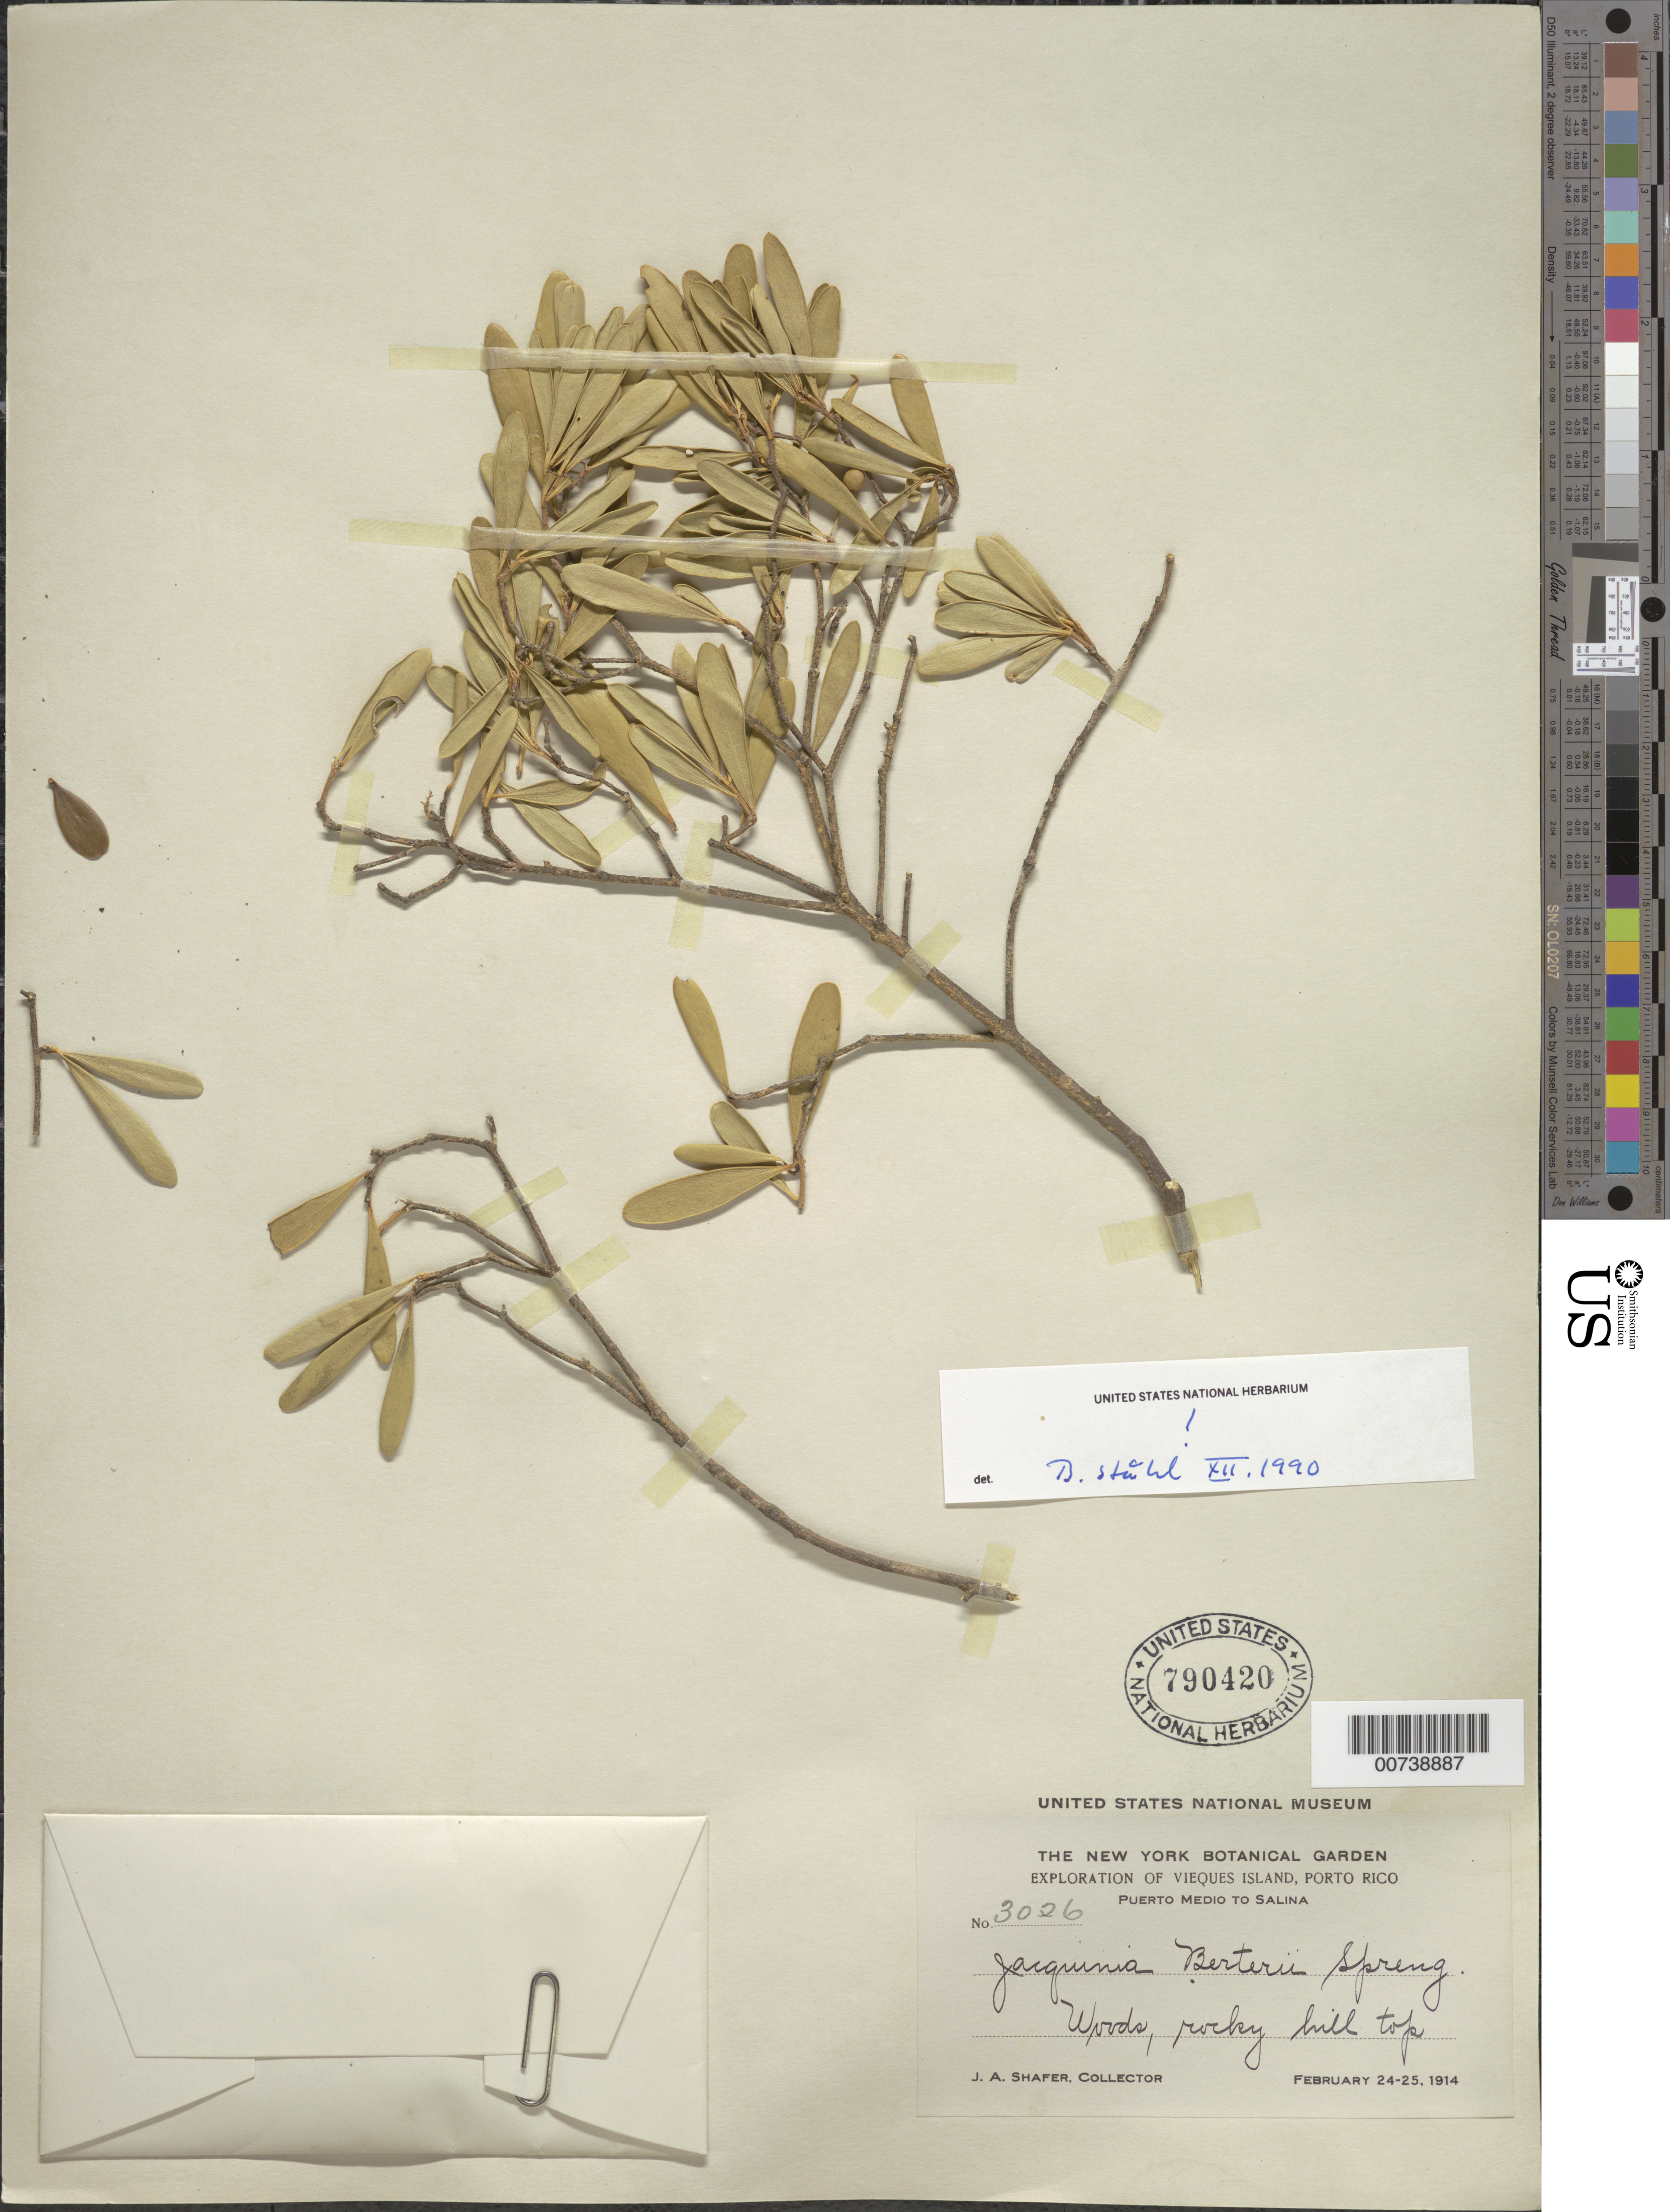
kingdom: Plantae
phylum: Tracheophyta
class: Magnoliopsida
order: Ericales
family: Primulaceae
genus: Jacquinia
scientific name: Jacquinia berteroi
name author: Spreng.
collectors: J. A. Shafer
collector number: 3026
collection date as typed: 24 Feb 1914 to 25 Feb 1914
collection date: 1914-02-24/1914-02-25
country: Puerto Rico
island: Vieques I.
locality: Puerto Medio to Salina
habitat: Woods, rocky hill top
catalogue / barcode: US 790420